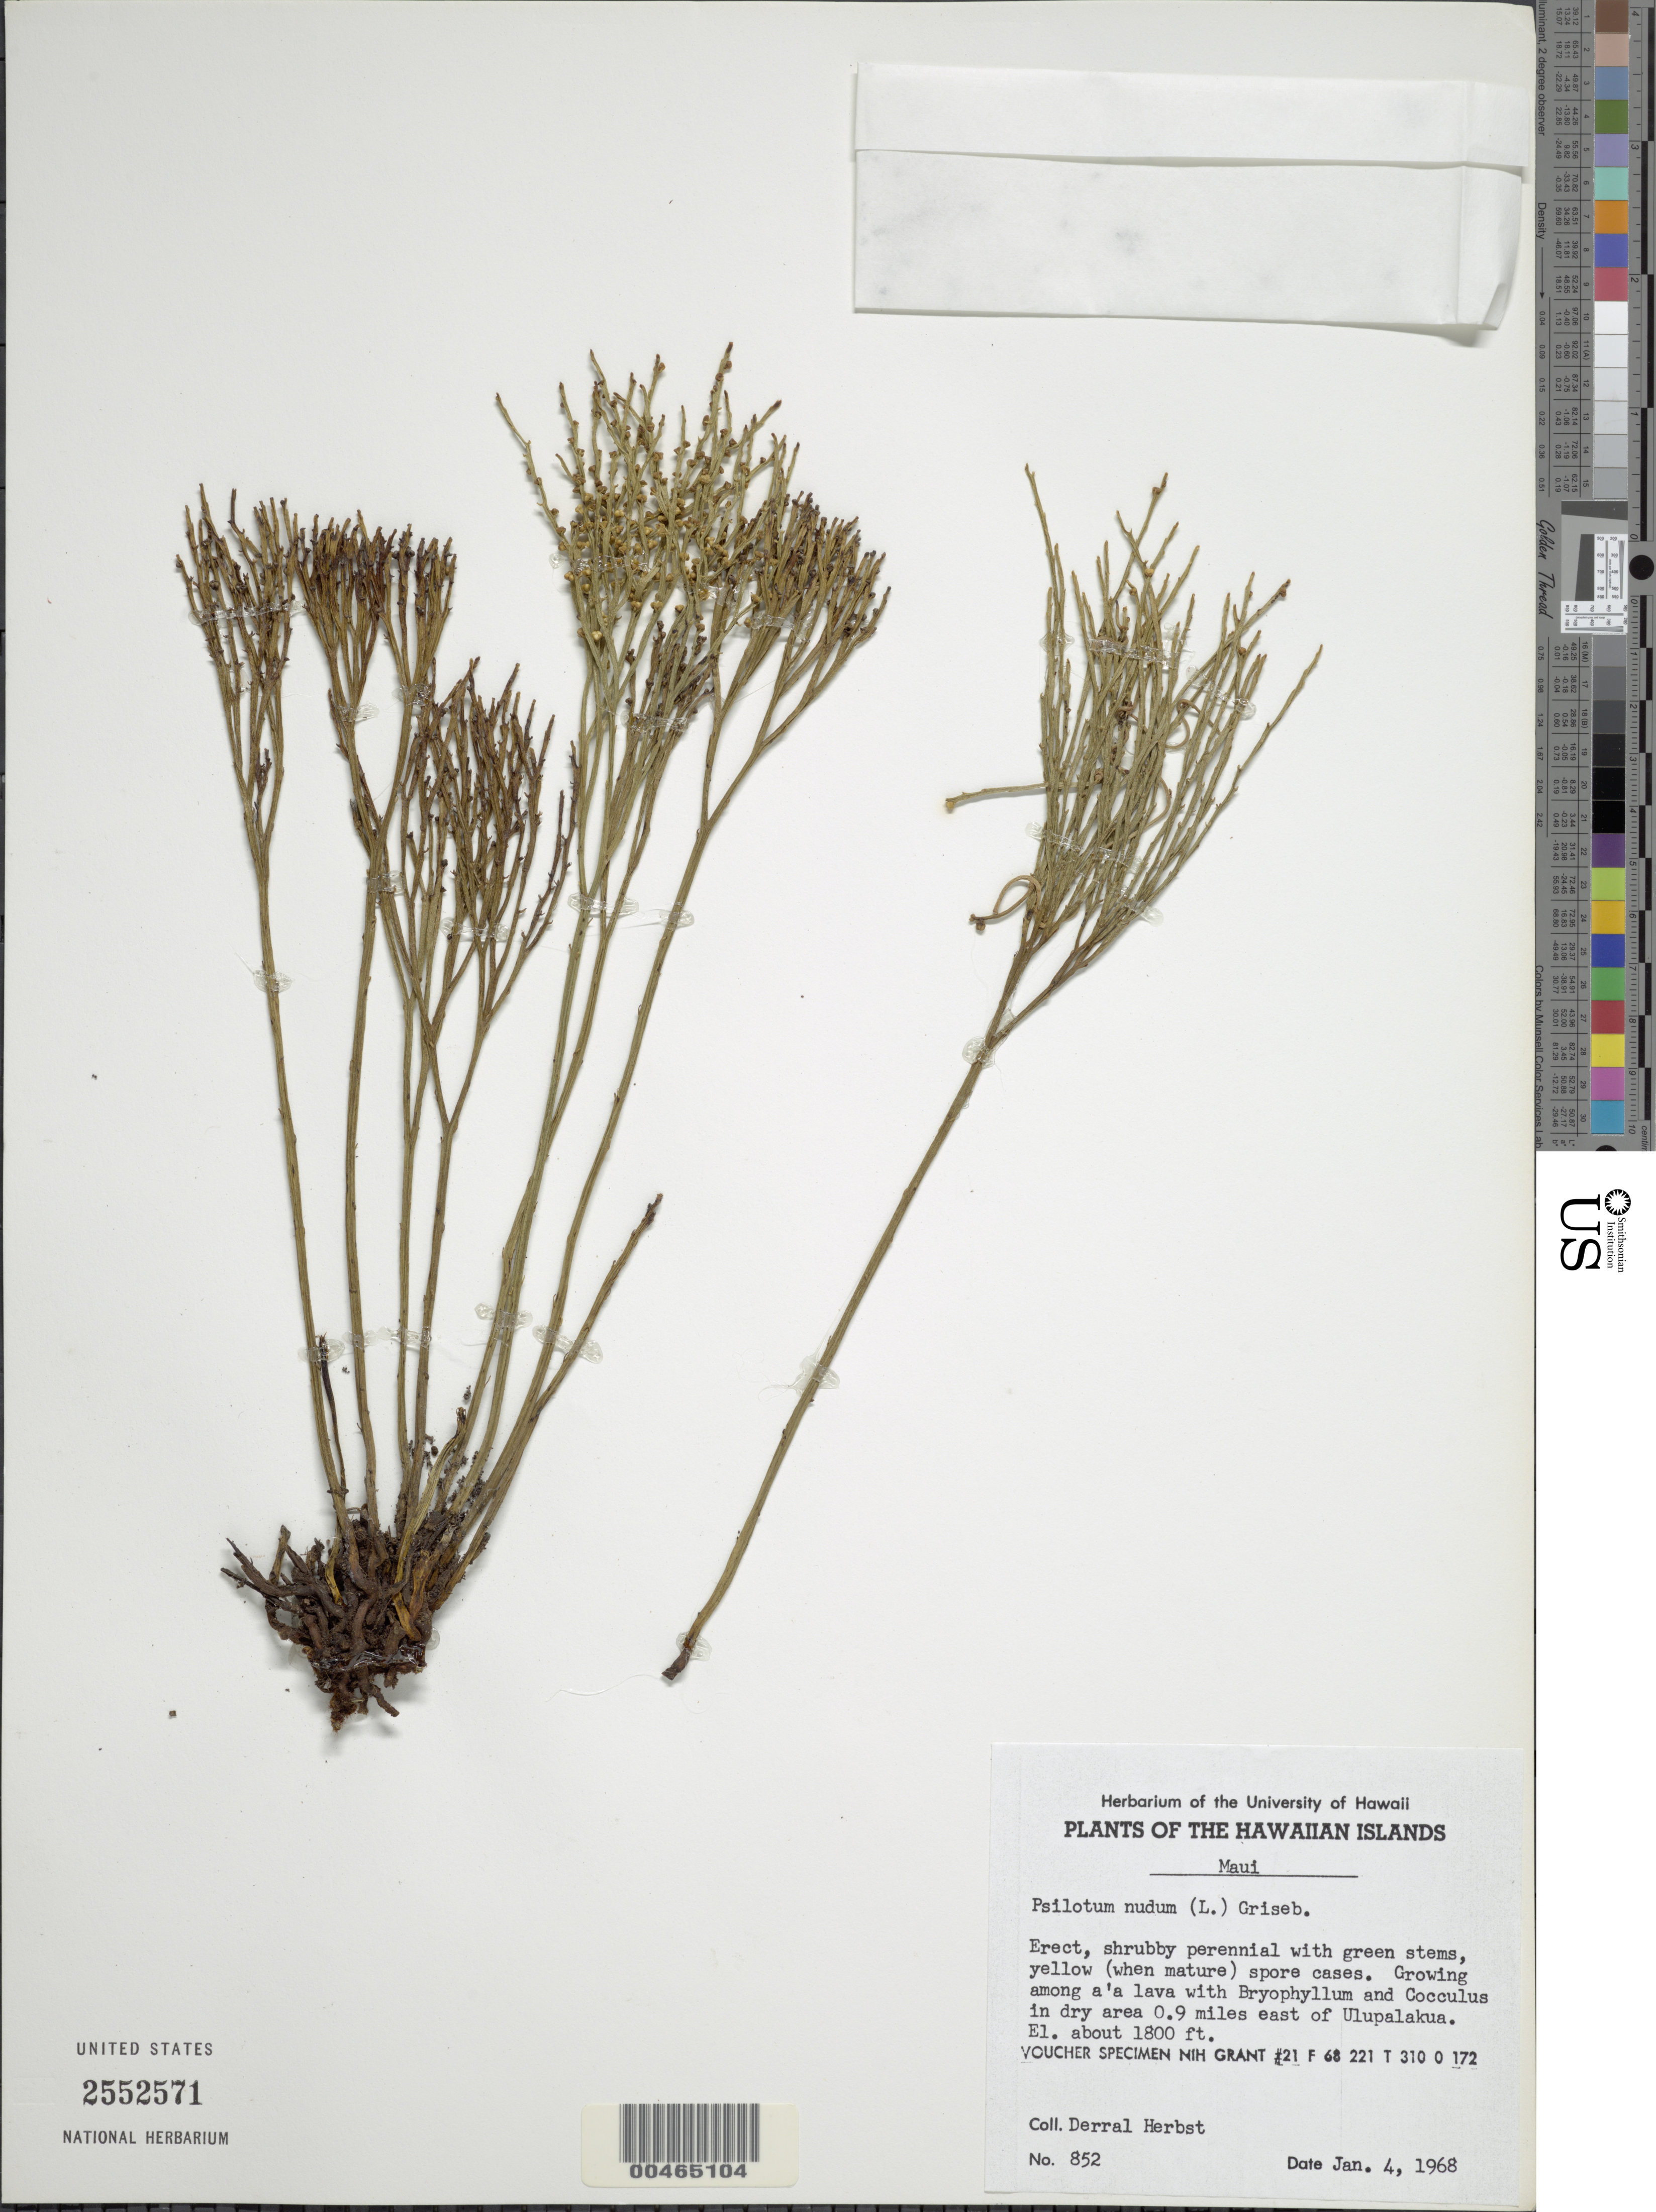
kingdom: Plantae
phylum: Tracheophyta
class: Polypodiopsida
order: Psilotales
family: Psilotaceae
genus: Psilotum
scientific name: Psilotum nudum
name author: (L.) P. Beauv.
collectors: D. R. Herbst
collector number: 852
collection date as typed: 4 Jan 1968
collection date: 1968-01-04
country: United States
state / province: Hawaii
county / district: Maui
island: Maui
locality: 0.9 mi E of Ulupalakua, Maui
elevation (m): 549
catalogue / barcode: US 2552571